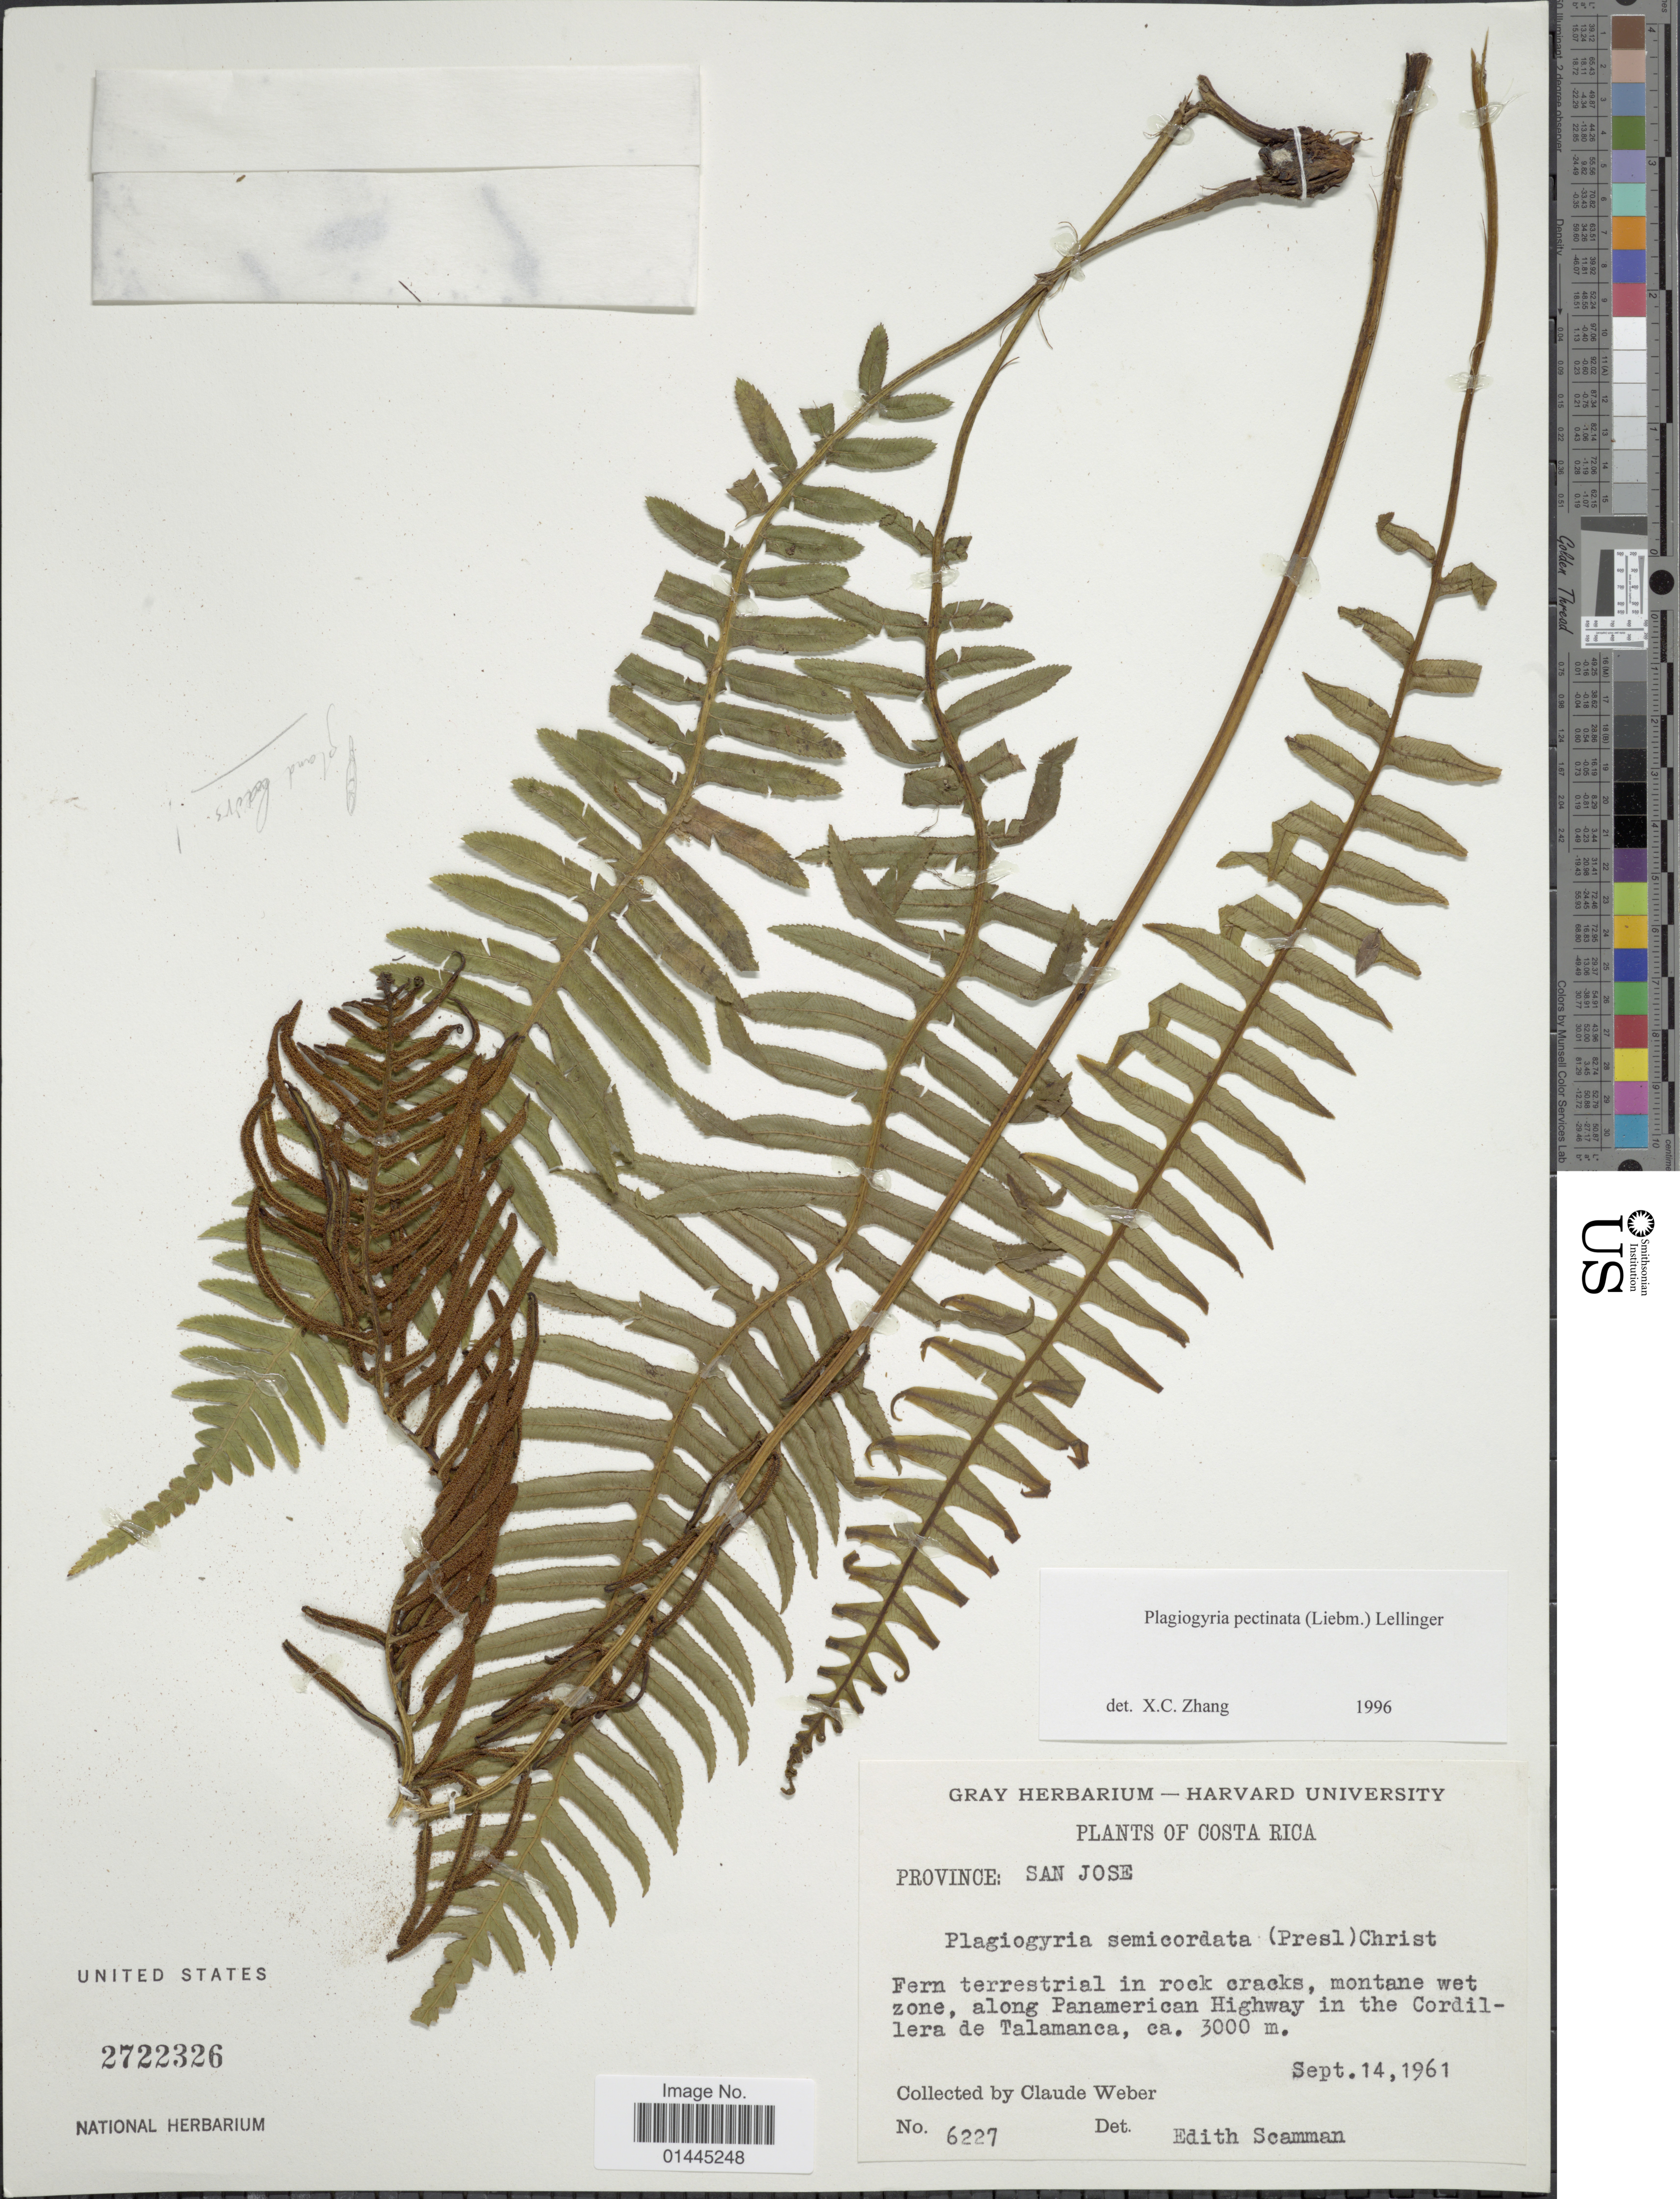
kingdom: Plantae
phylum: Tracheophyta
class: Polypodiopsida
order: Cyatheales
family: Plagiogyriaceae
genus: Plagiogyria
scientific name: Plagiogyria semicordata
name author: (C. Presl) Christ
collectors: C. Weber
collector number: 6227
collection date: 1961-09-14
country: Costa Rica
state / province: San José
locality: Montane wet zone, along Panamerican Highway in the Cordillera de Talamanca.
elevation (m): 3000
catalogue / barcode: US 2722326